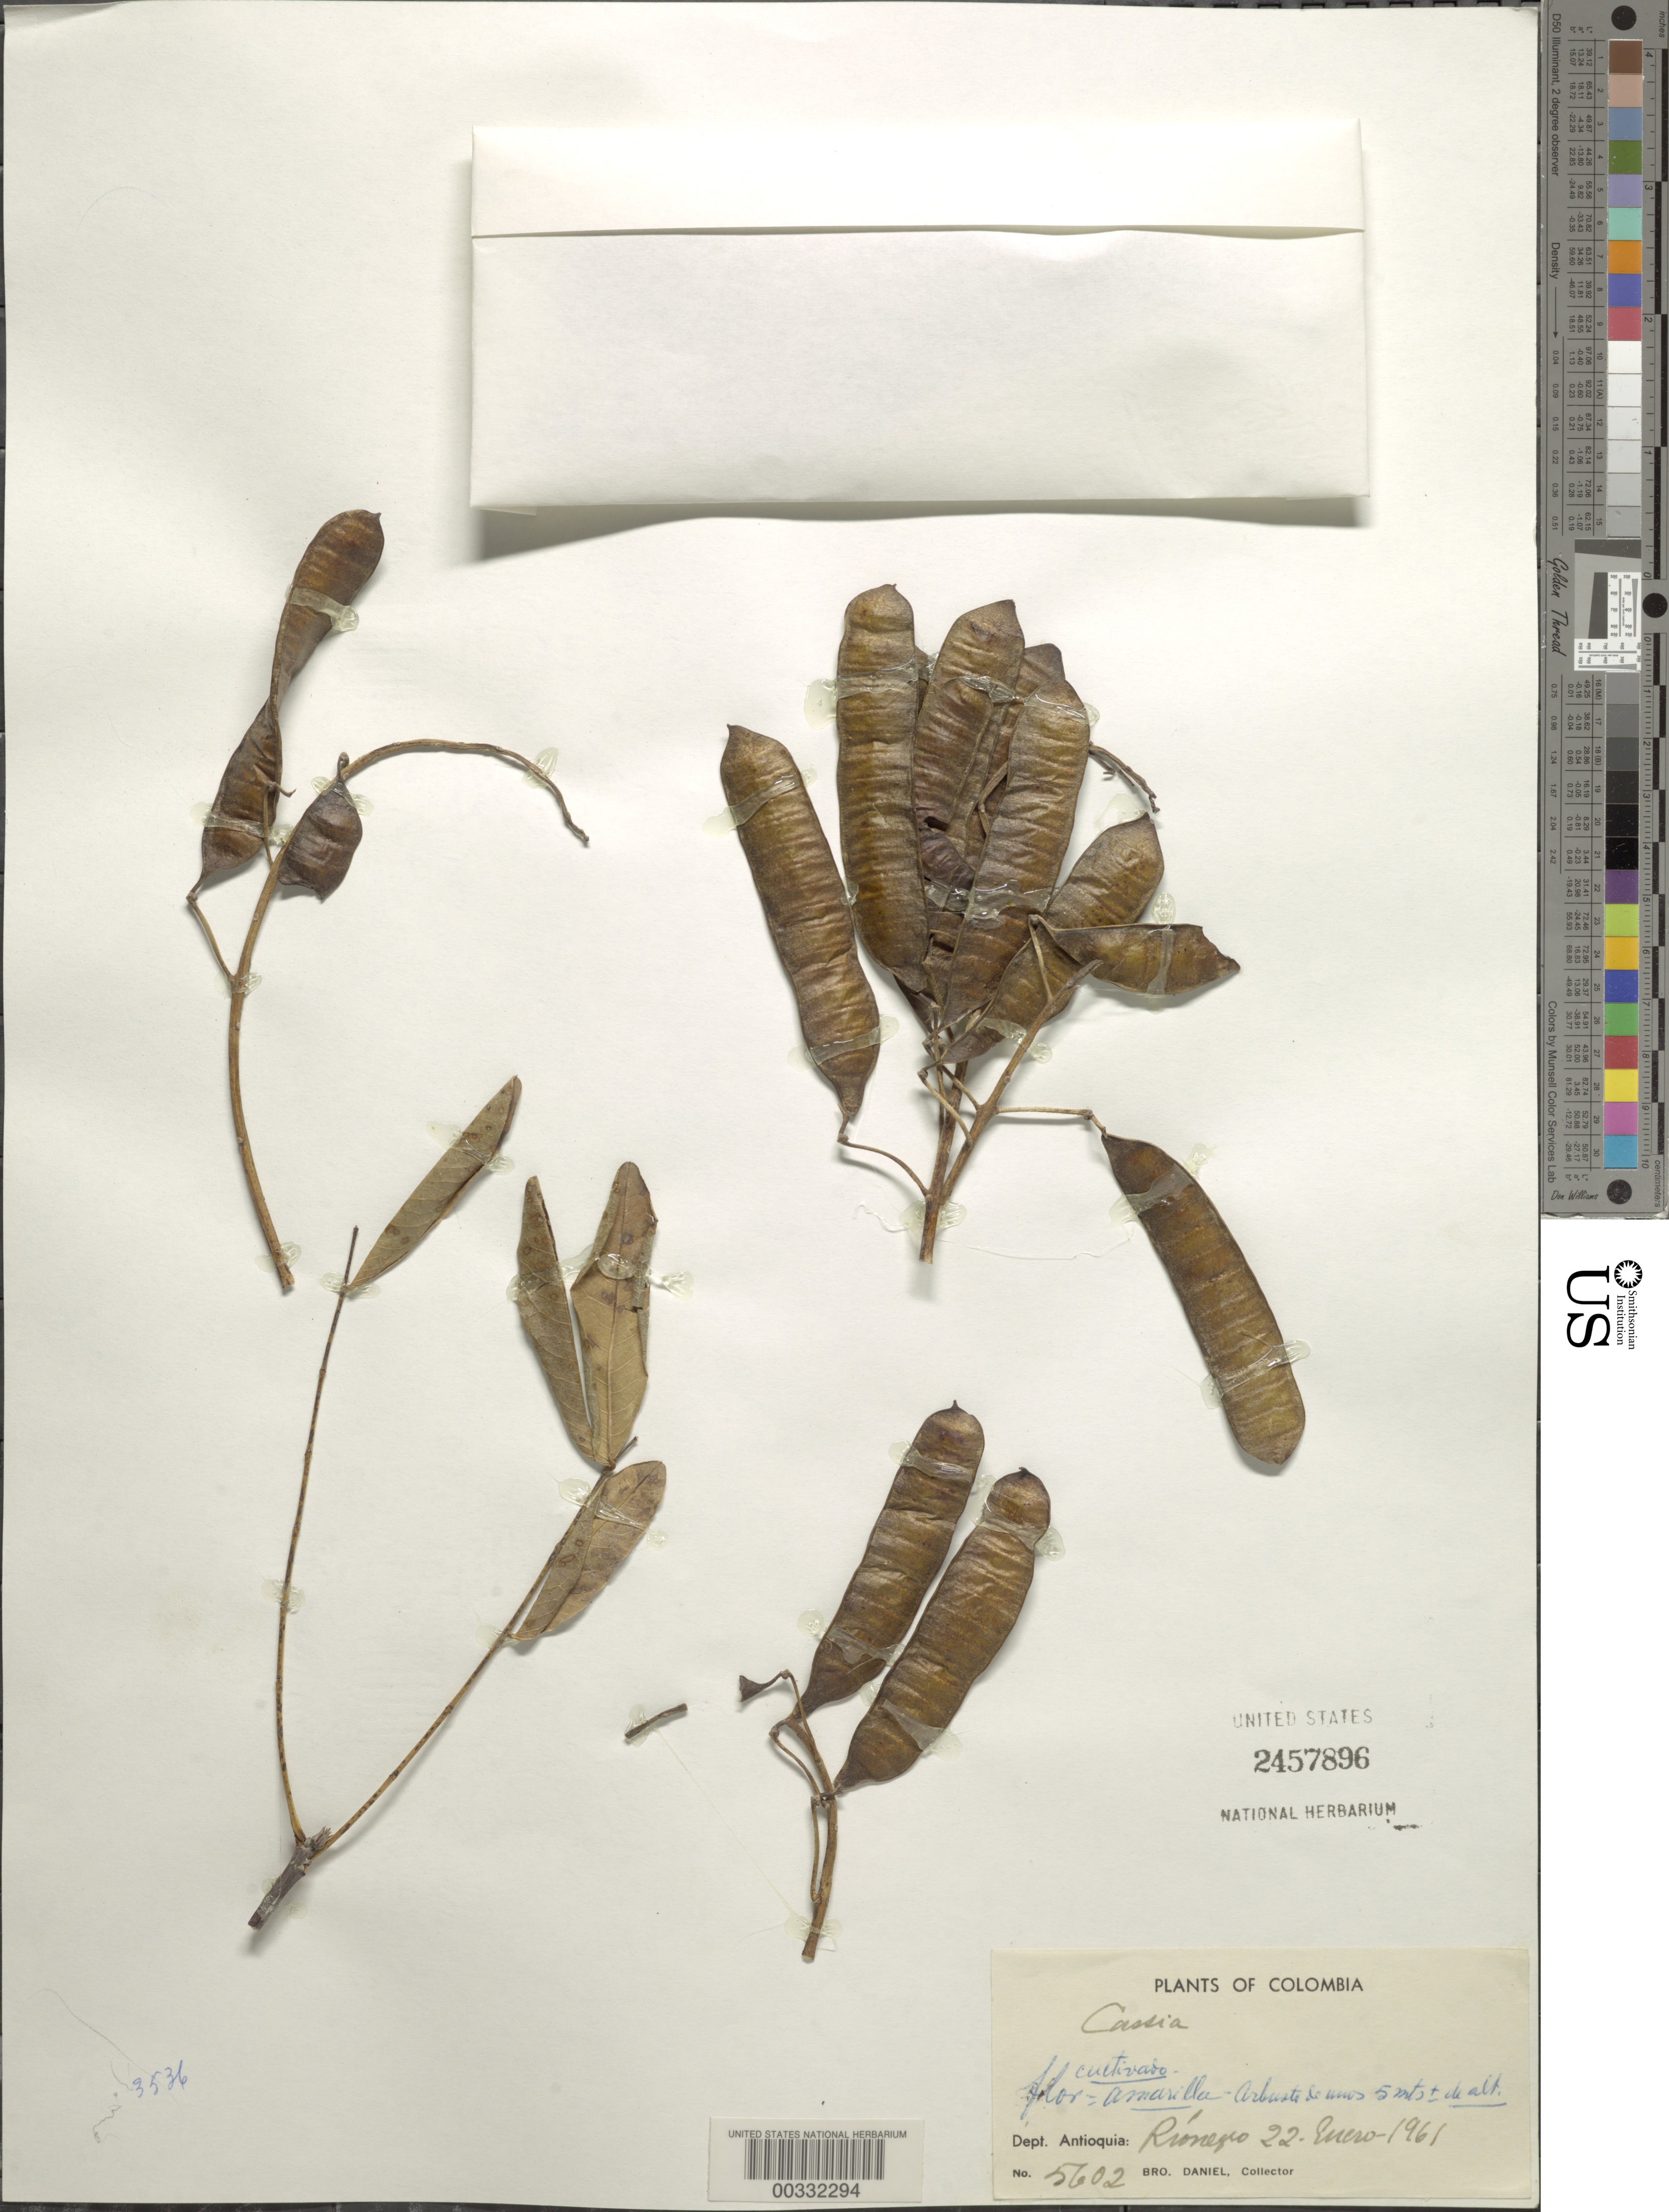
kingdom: Plantae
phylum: Tracheophyta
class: Magnoliopsida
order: Fabales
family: Fabaceae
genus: Senna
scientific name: Senna pistaciifolia var. pistaciifolia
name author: (Kunth) H.S. Irwin & Barneby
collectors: Bro. Daniel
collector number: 5602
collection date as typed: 22 Jan 1961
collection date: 1961-01-22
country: Colombia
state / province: Antioquia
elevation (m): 5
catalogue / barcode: US 2457896